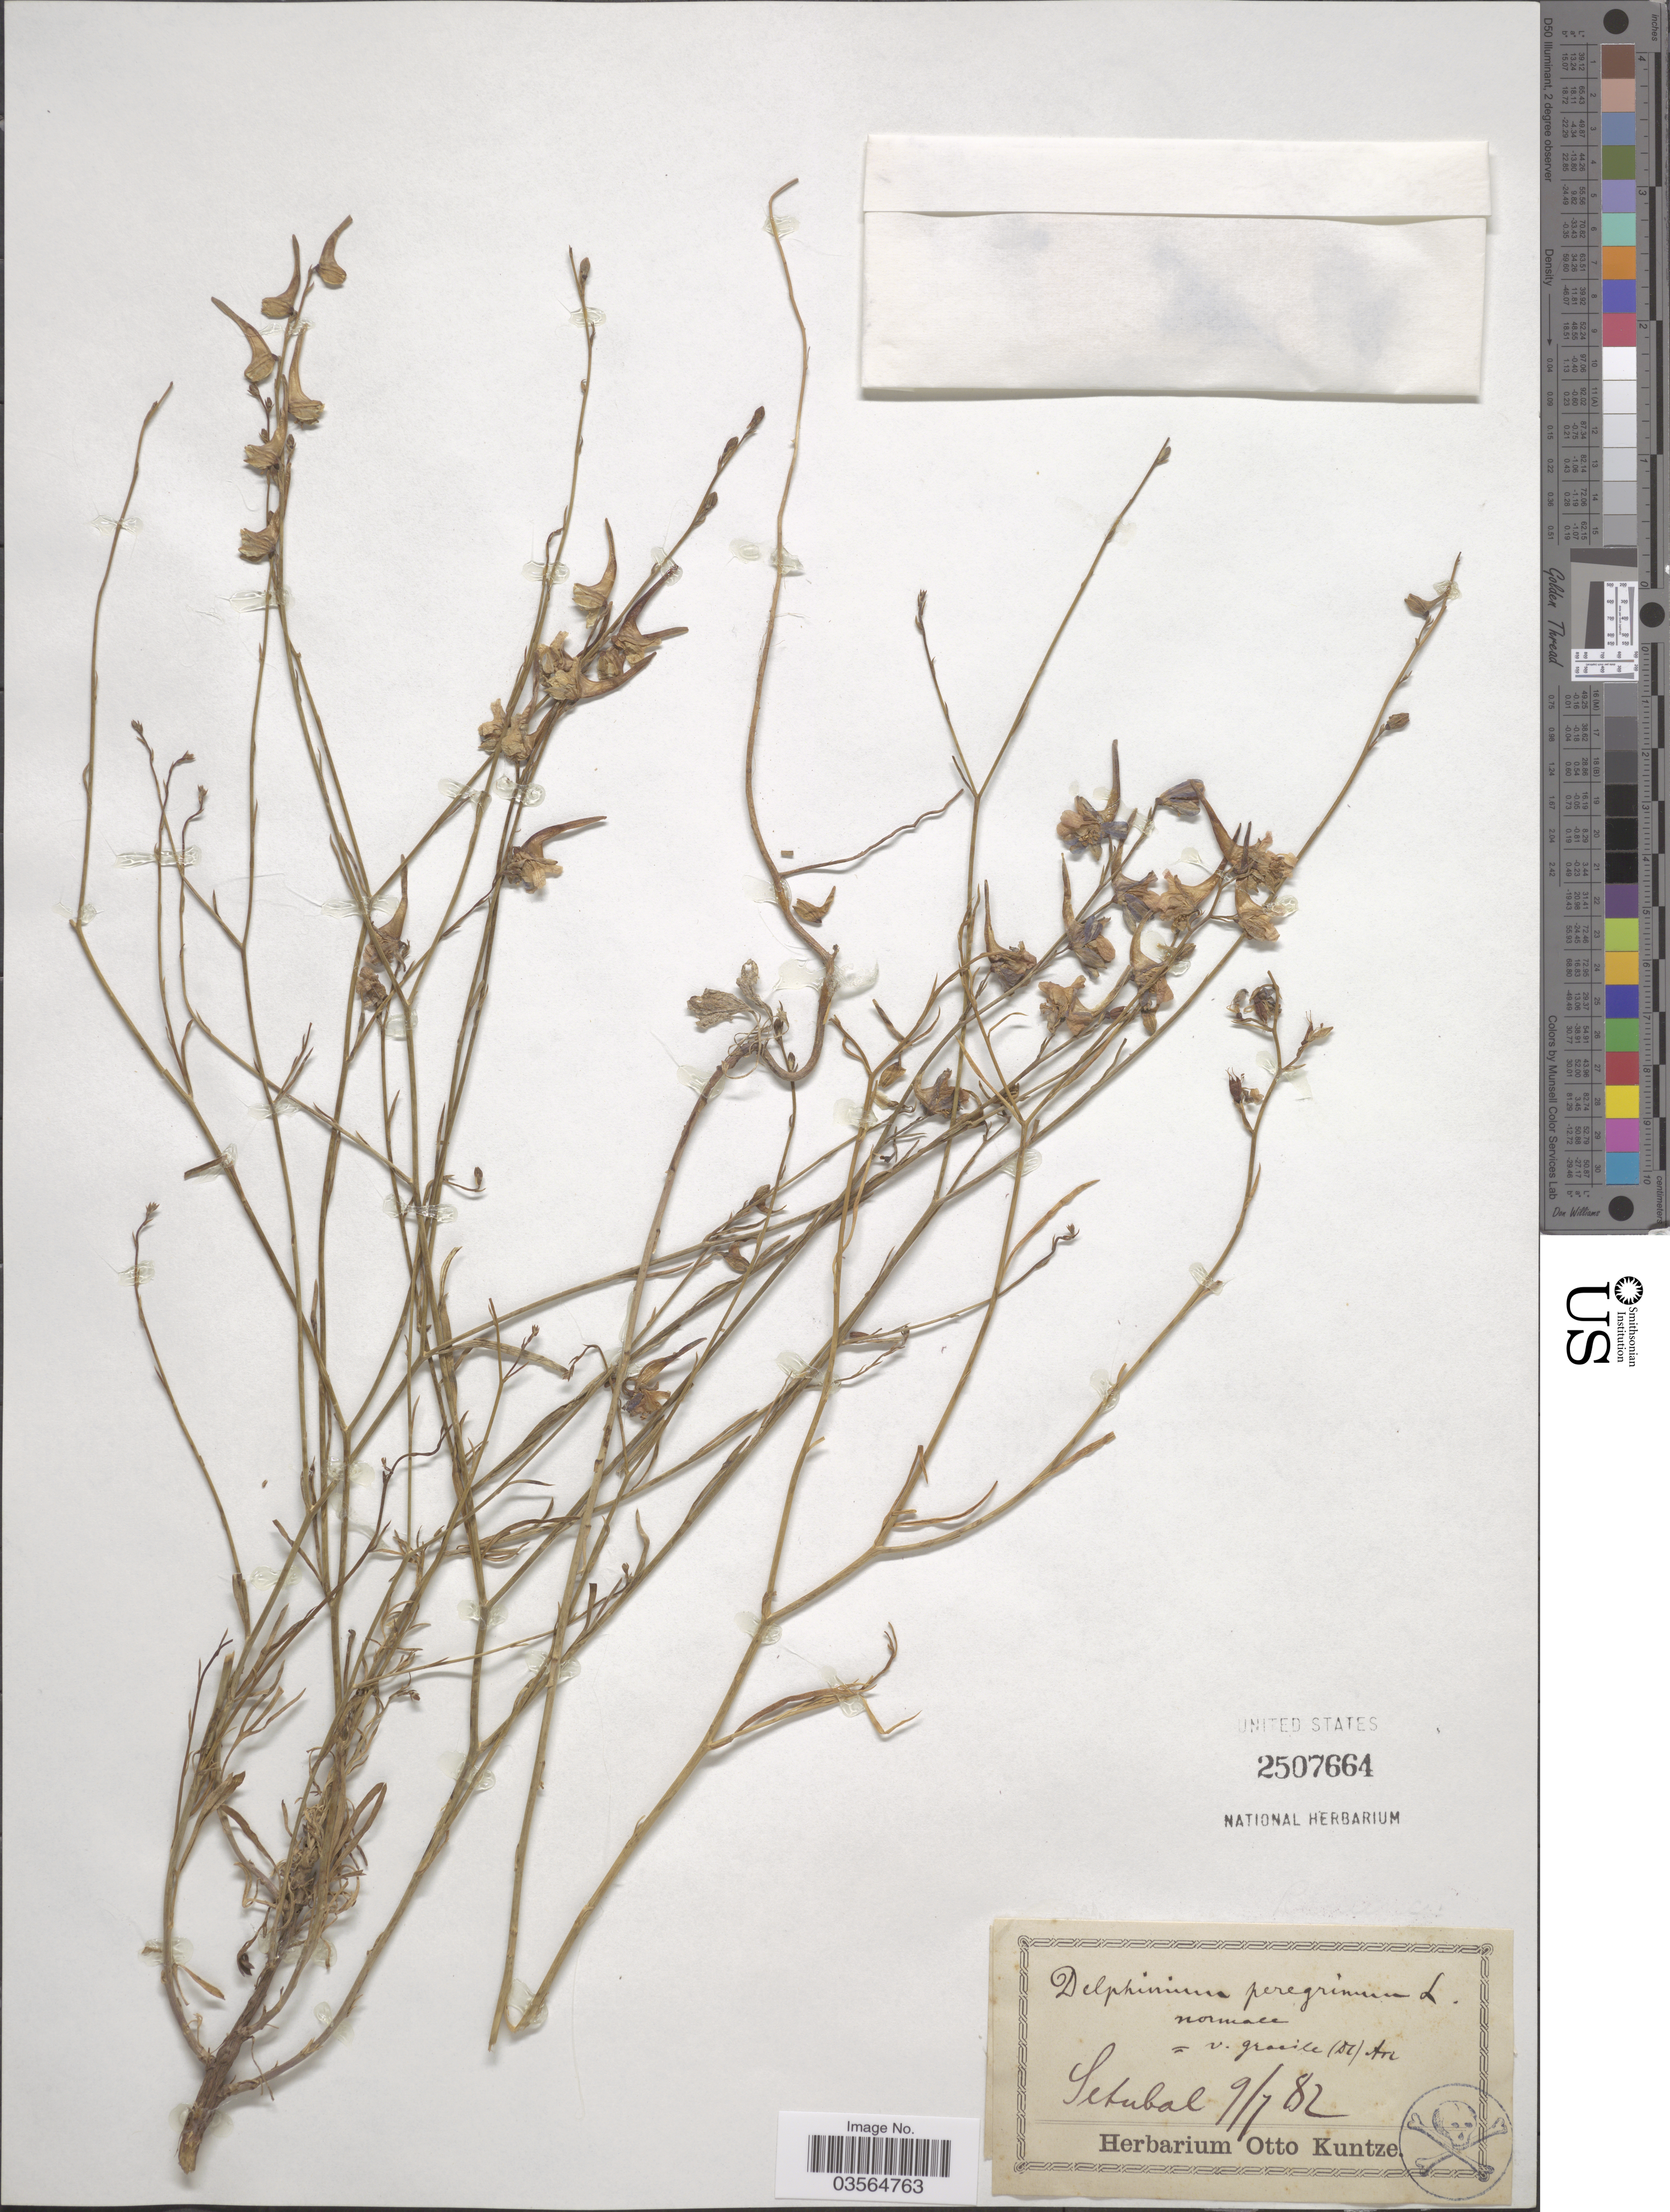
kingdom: Plantae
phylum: Tracheophyta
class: Magnoliopsida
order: Ranunculales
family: Ranunculaceae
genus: Delphinium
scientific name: Delphinium gracile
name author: DC.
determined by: Du Pasquier, P.-E.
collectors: ex herb. Otto Kuntze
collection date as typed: Transcribed d/m/y: 9/7/82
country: Portugal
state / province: Setubal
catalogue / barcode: US 2507664